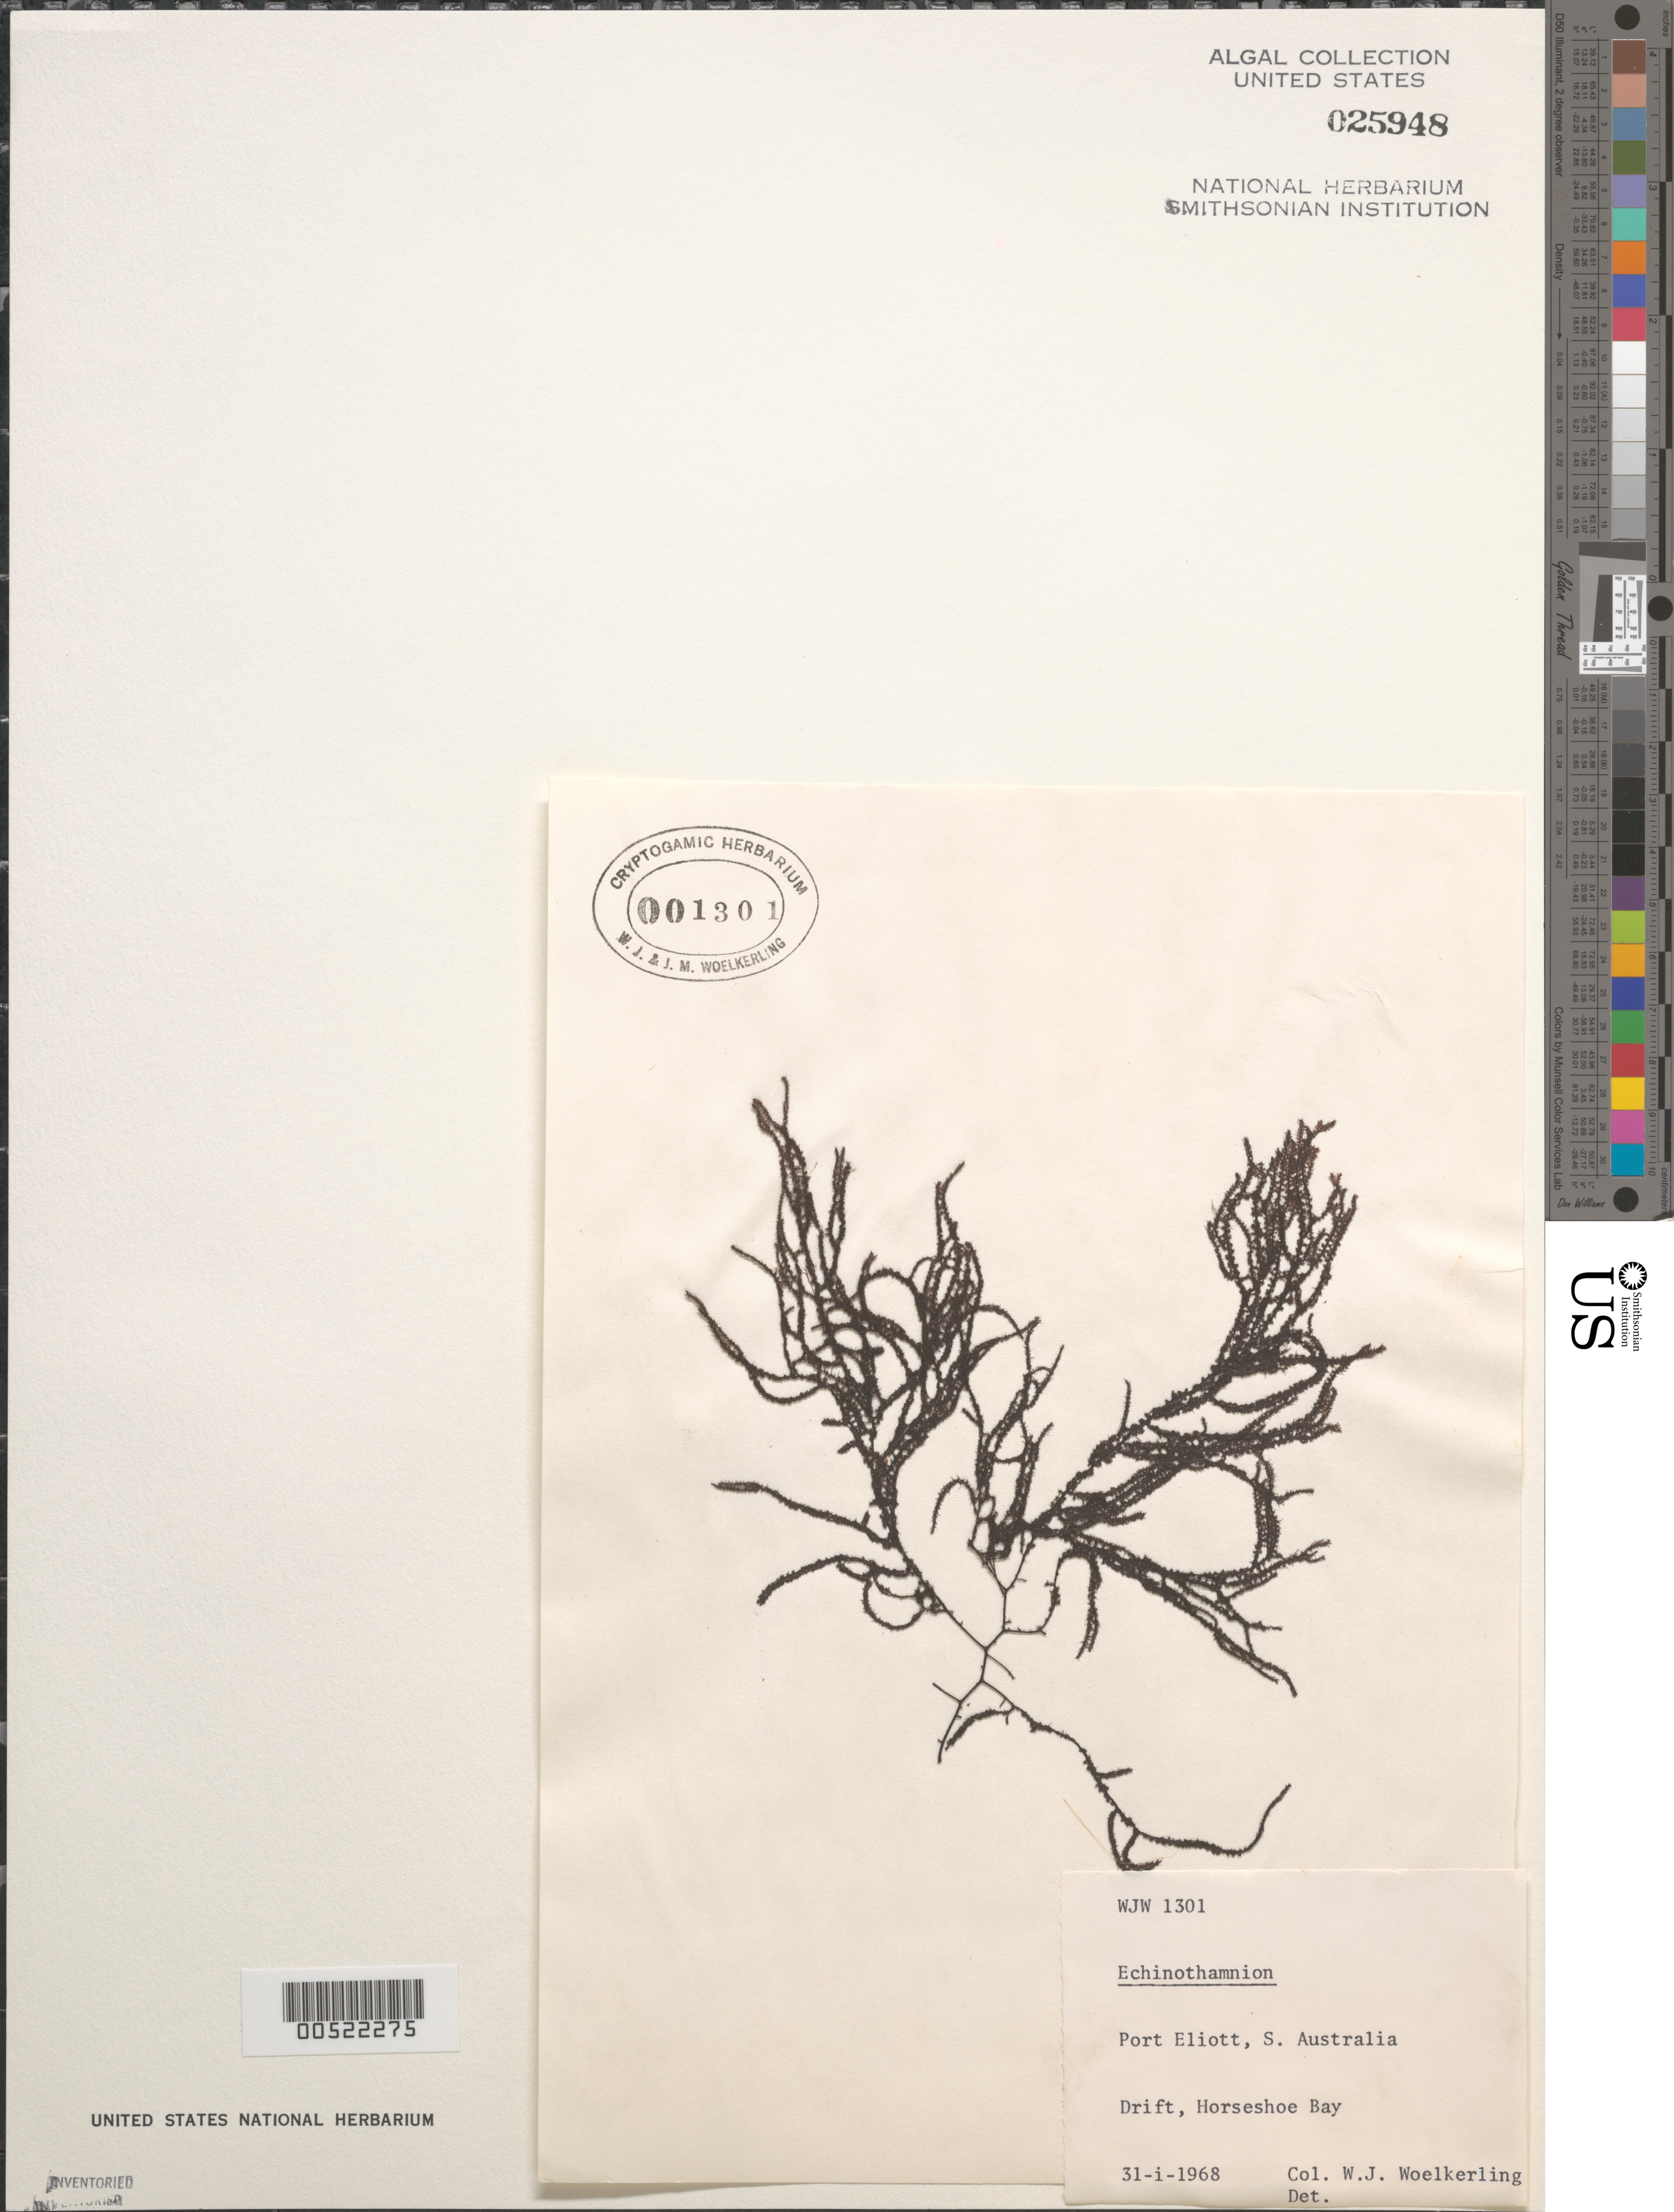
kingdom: Plantae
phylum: Rhodophyta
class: Florideophyceae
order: Ceramiales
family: Rhodomelaceae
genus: Echinothamnion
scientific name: Echinothamnion sp.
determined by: Woelkerling, W. J.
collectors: W. Woelkerling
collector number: WJW 1301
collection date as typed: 31 Jan 1968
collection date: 1968-01-31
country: Australia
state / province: South Australia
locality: Horseshoe Bay, Port Elliot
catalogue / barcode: US 25948